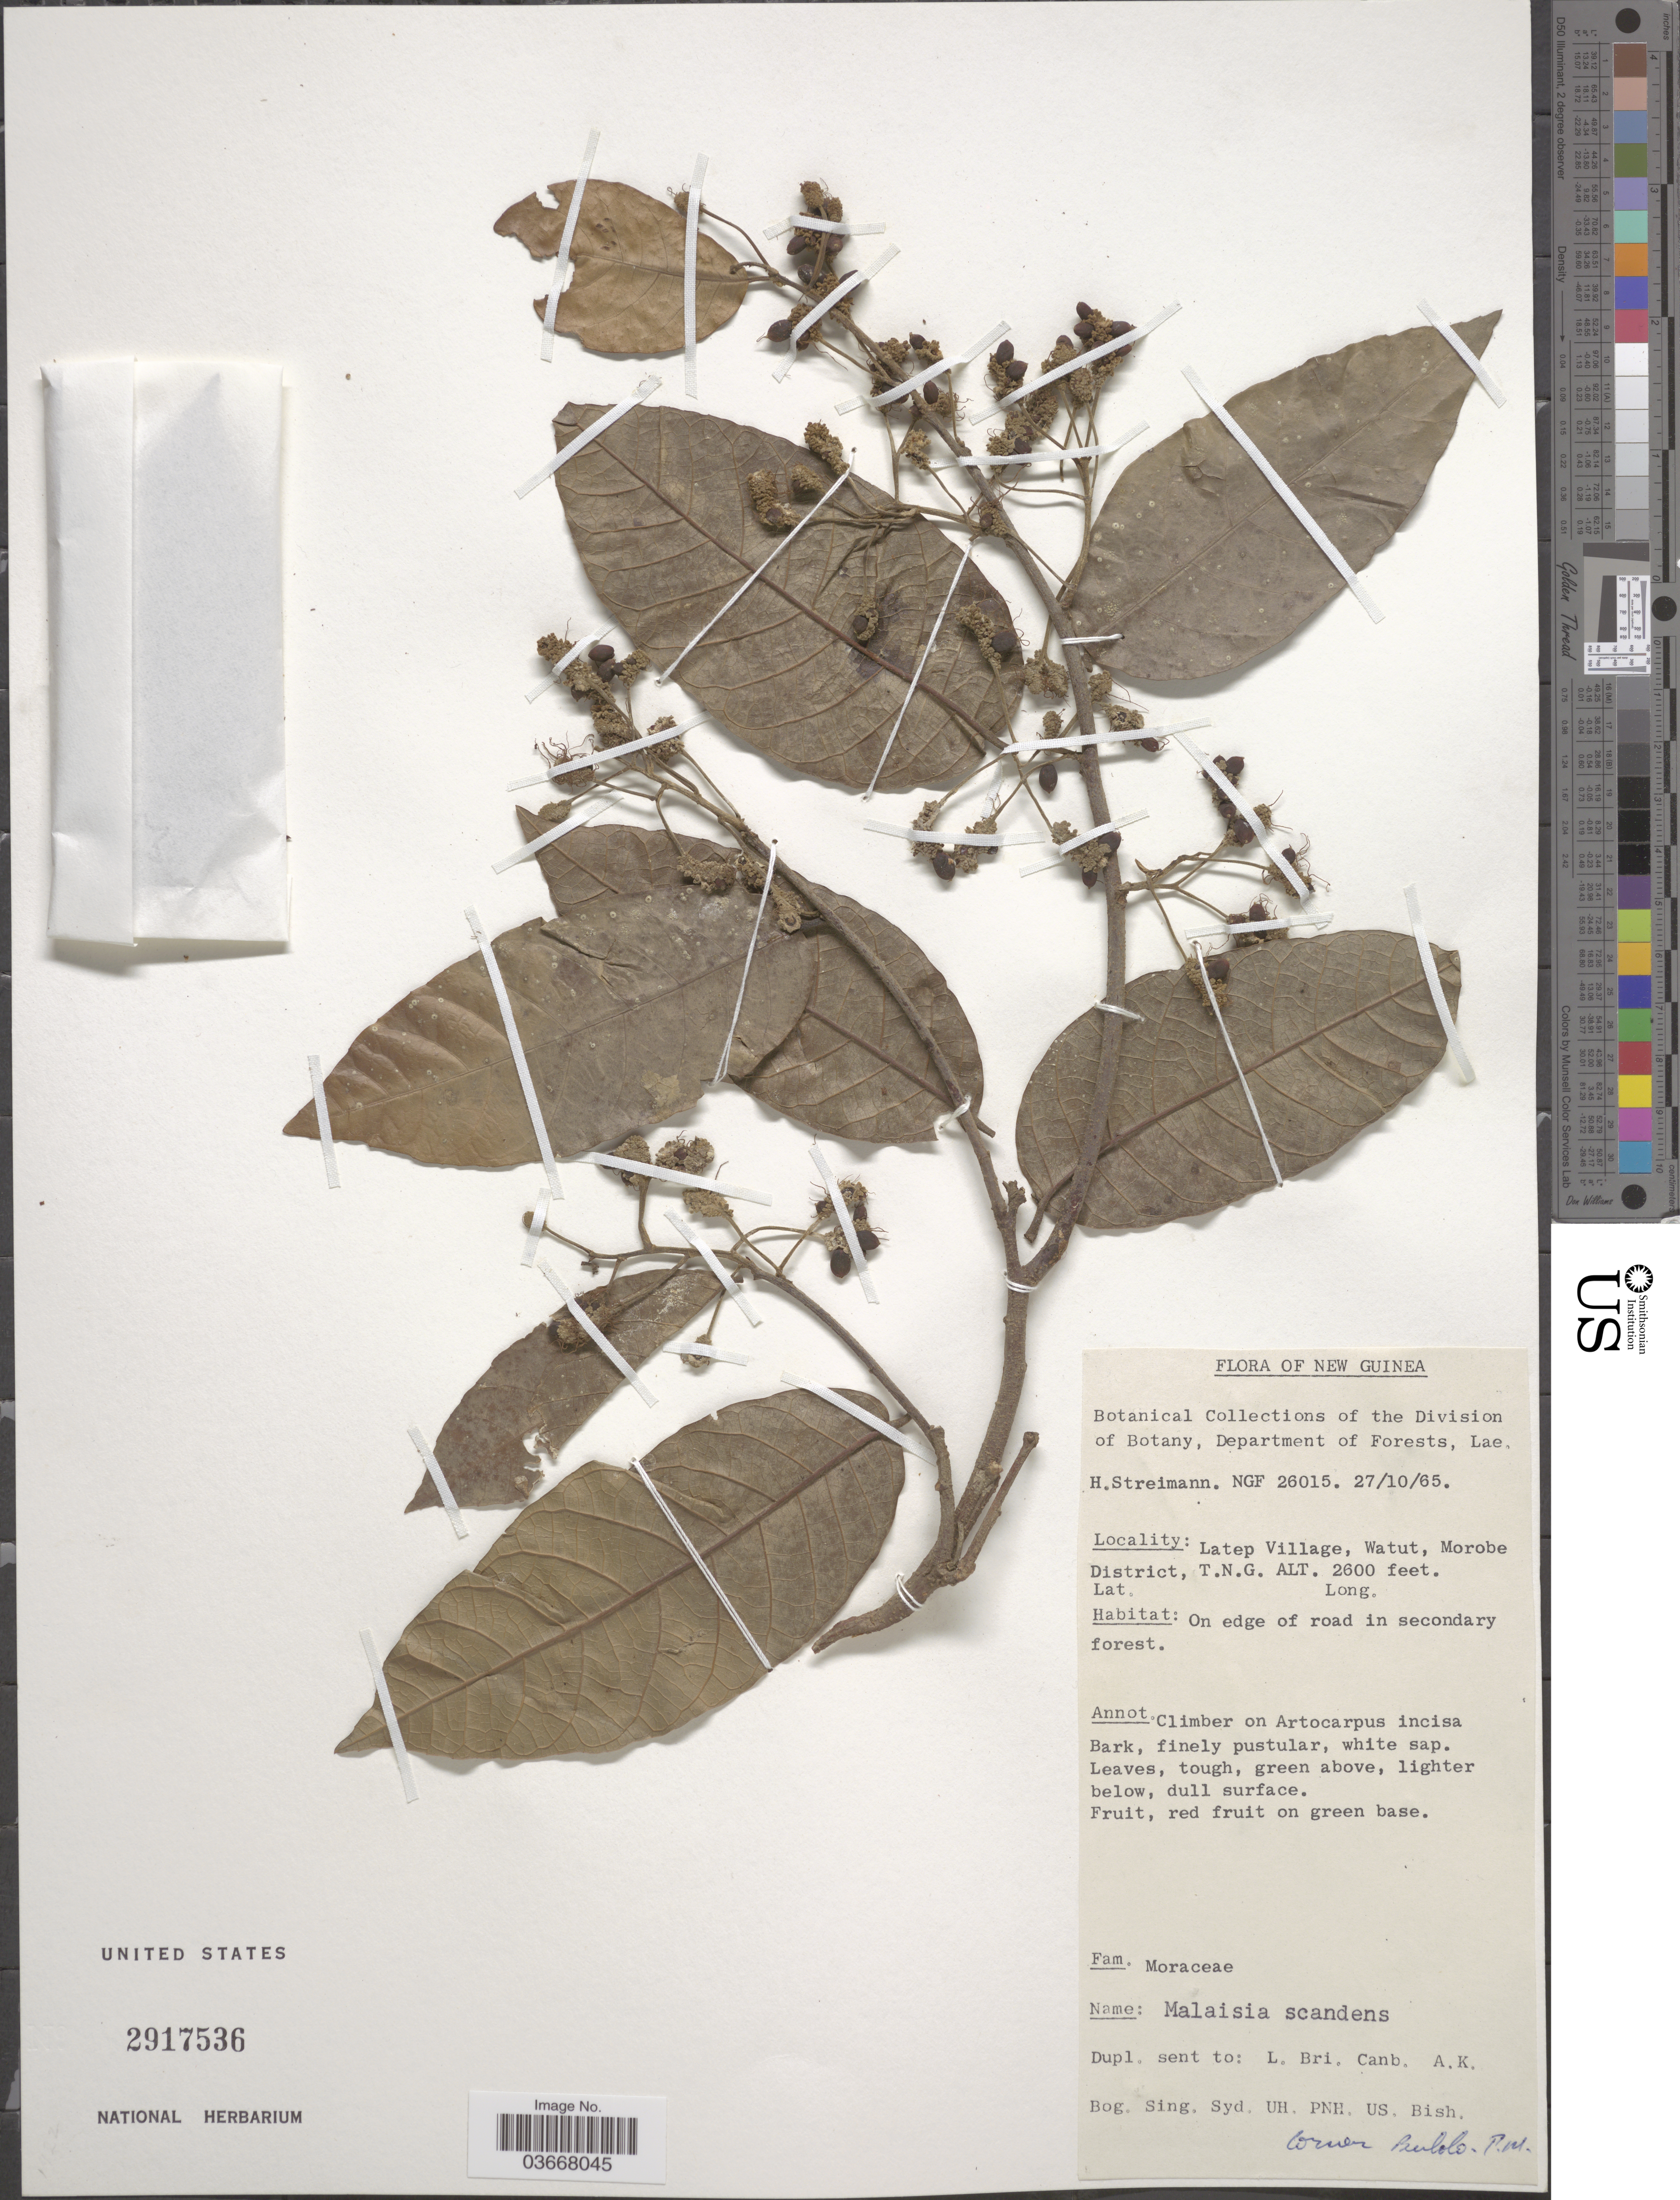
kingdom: Plantae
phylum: Tracheophyta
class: Magnoliopsida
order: Rosales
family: Moraceae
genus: Malaisia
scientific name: Malaisia scandens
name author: (Lour.) Planch.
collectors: H. Streimann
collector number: NGF26015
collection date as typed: Transcribed d/m/y: 27/10/65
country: Papua New Guinea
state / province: Morobe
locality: New Guinea. Latep Village, Watut, Morobe District, T.N.G.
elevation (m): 792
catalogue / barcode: US 2917536